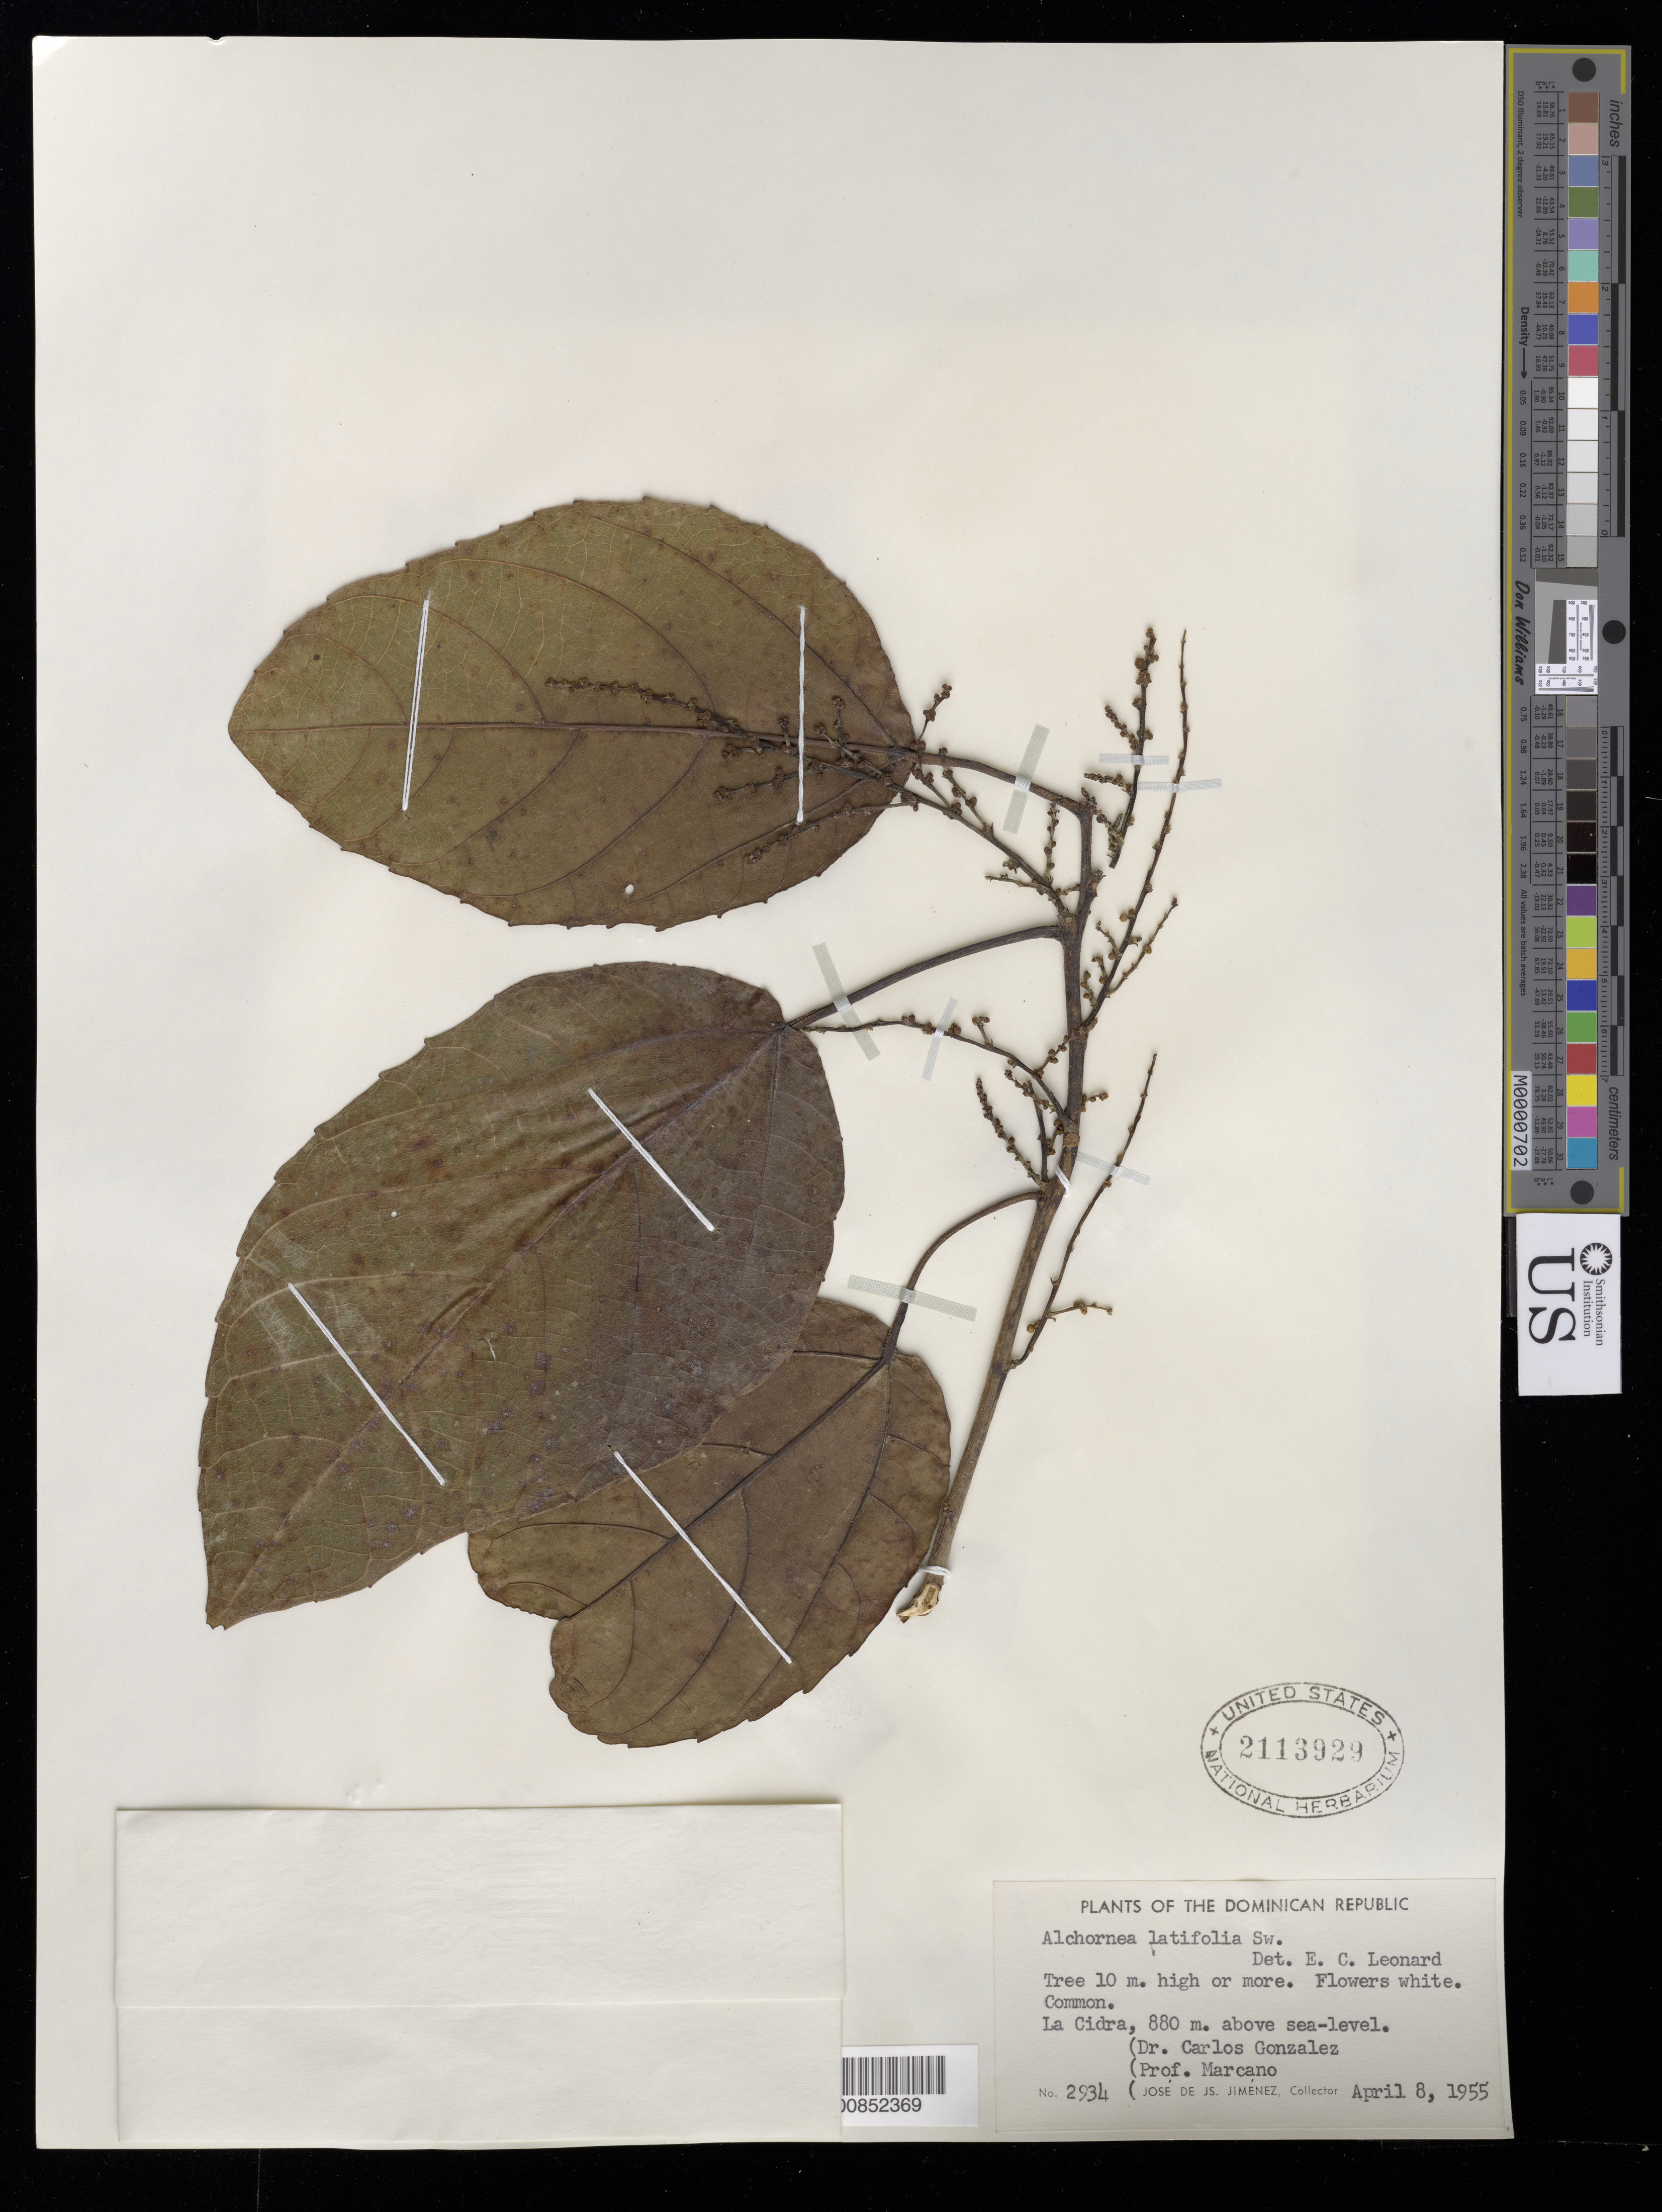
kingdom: Plantae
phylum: Tracheophyta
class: Magnoliopsida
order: Malpighiales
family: Euphorbiaceae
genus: Alchornea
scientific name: Alchornea latifolia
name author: Sw.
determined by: Leonard, Emery C., (US)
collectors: J. J. Jiménez Almonte, C. Gonzalez & E. J. Marcano F.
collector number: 2934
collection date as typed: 08 Apr 1955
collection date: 1955-04-08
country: Dominican Republic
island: Hispaniola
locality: La Cidra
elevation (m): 880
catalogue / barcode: US 2113929